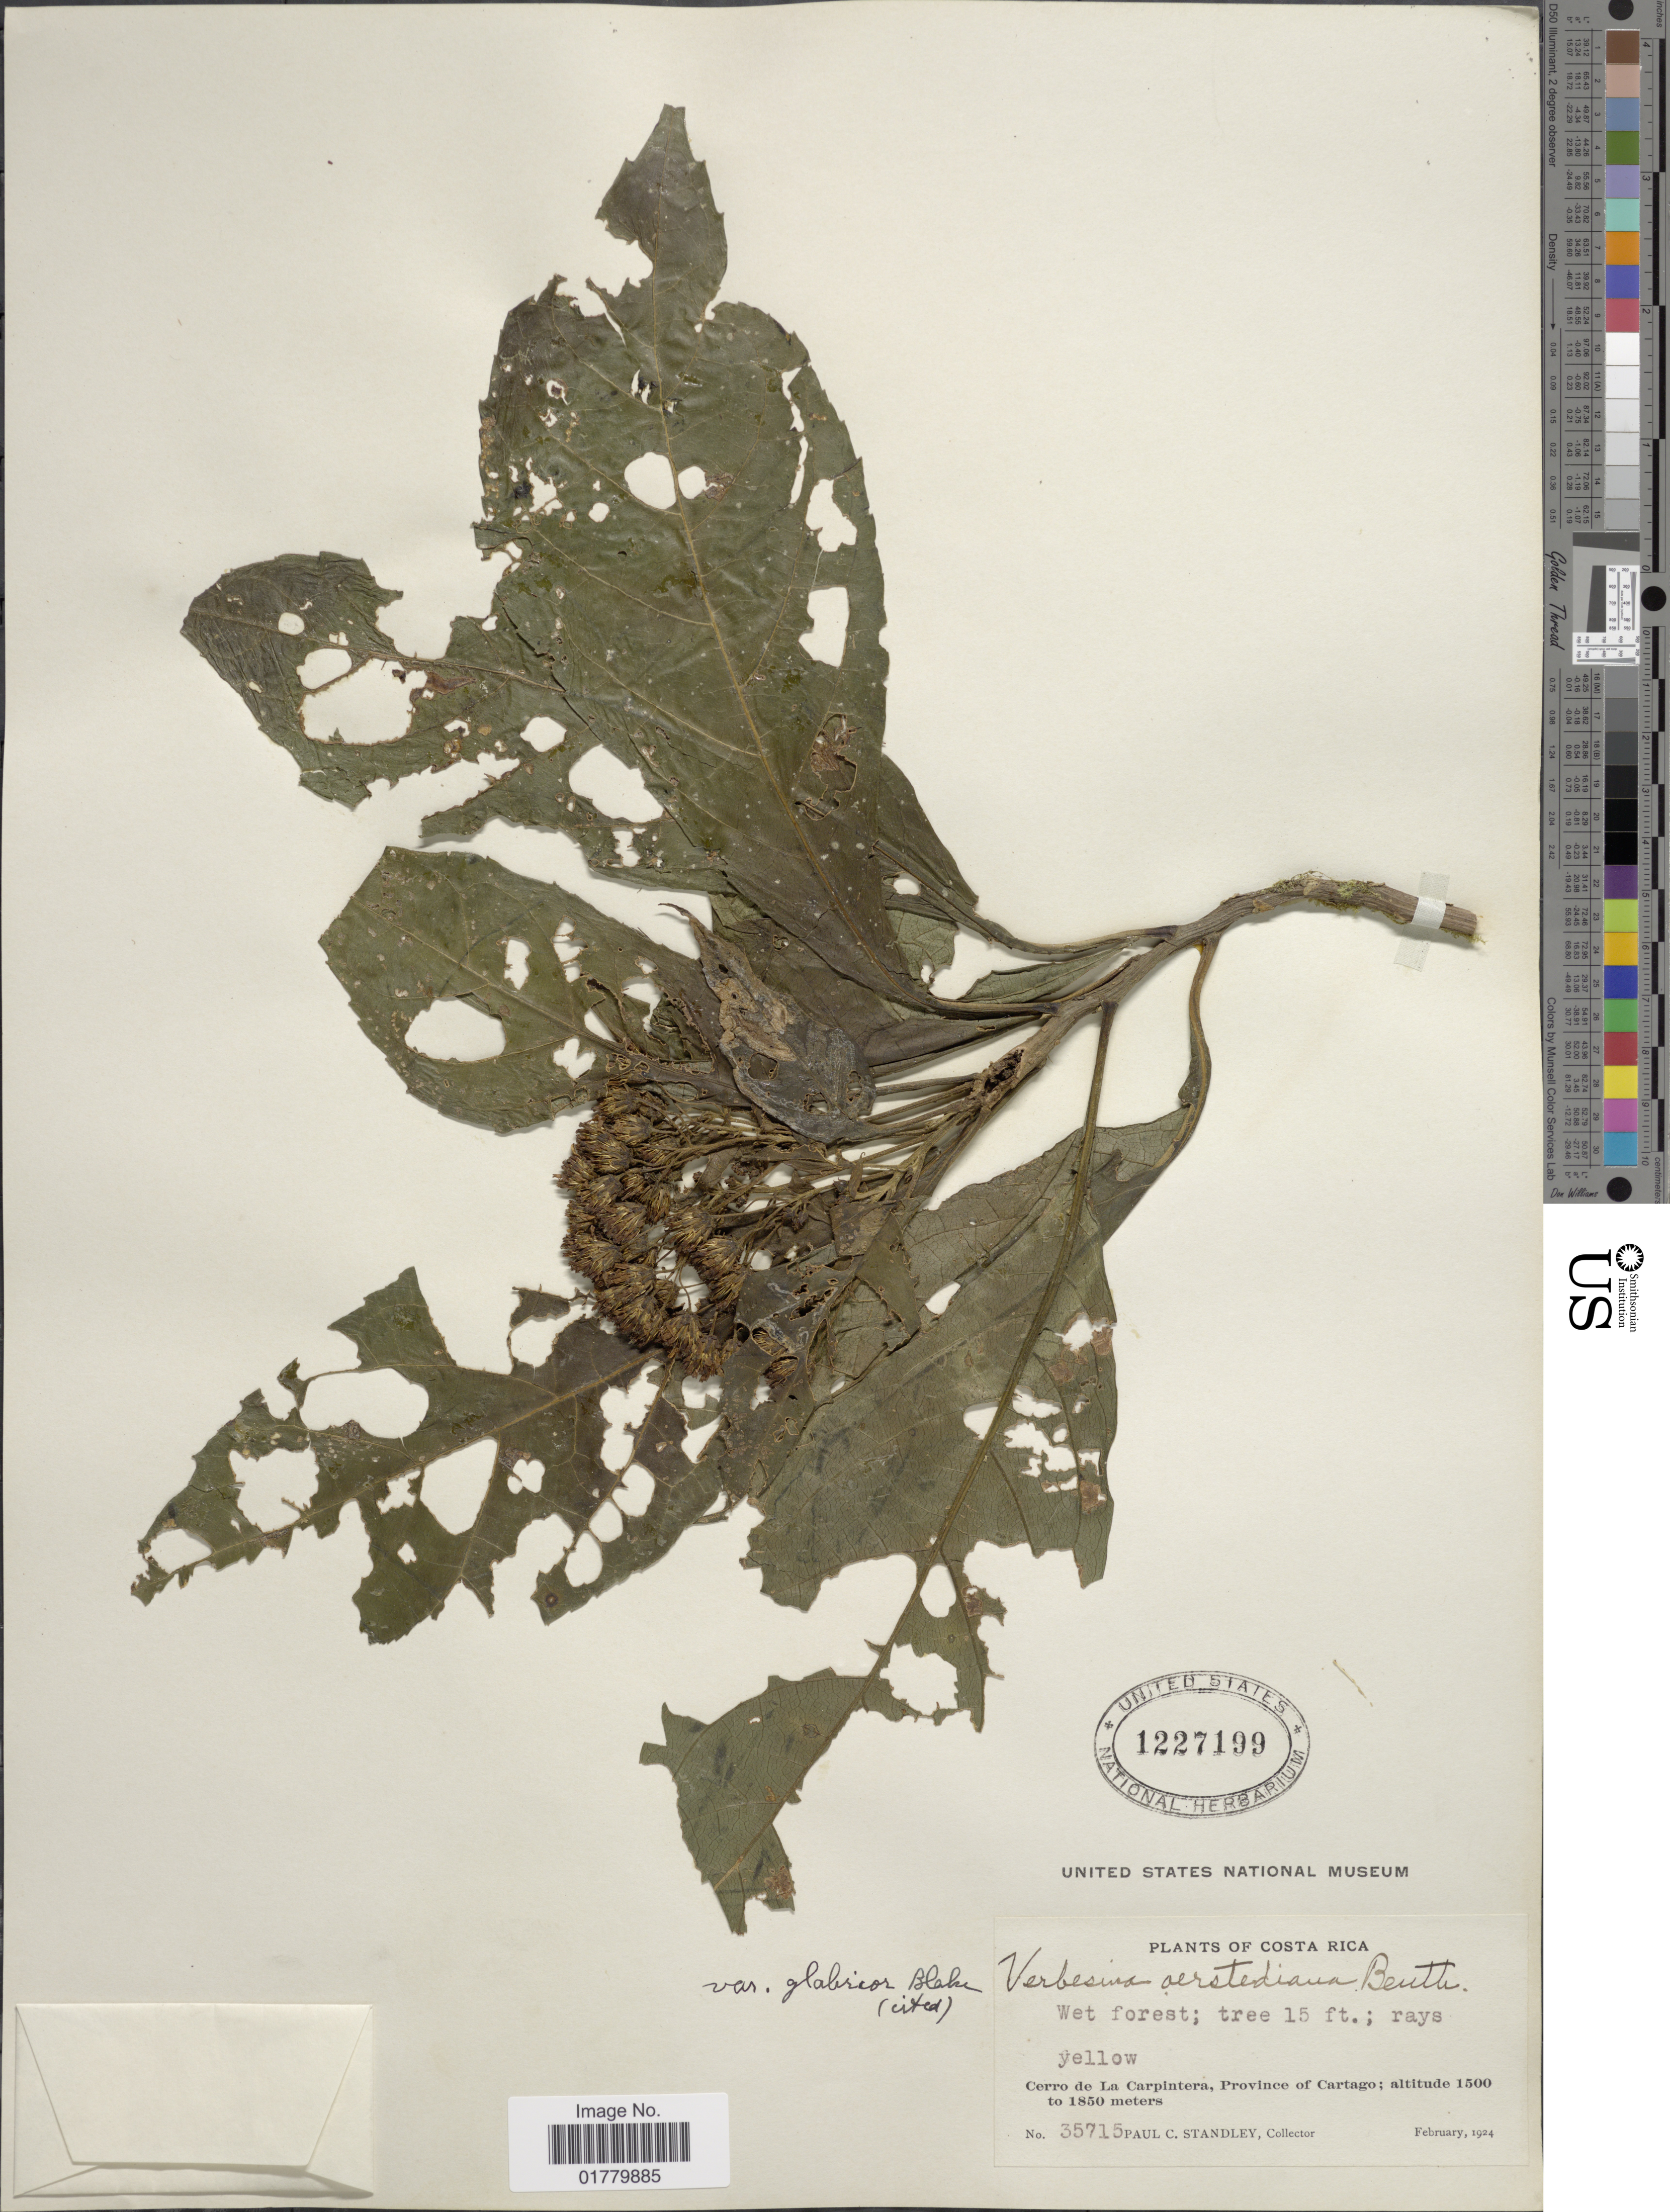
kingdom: Plantae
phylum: Tracheophyta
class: Magnoliopsida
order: Asterales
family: Asteraceae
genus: Verbesina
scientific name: Verbesina oerstediana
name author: Benth. in Oerst.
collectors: P. C. Standley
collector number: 35715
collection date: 1924-02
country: Costa Rica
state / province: Cartago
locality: Cerro de La Carpintera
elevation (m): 1500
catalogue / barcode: US 1227199